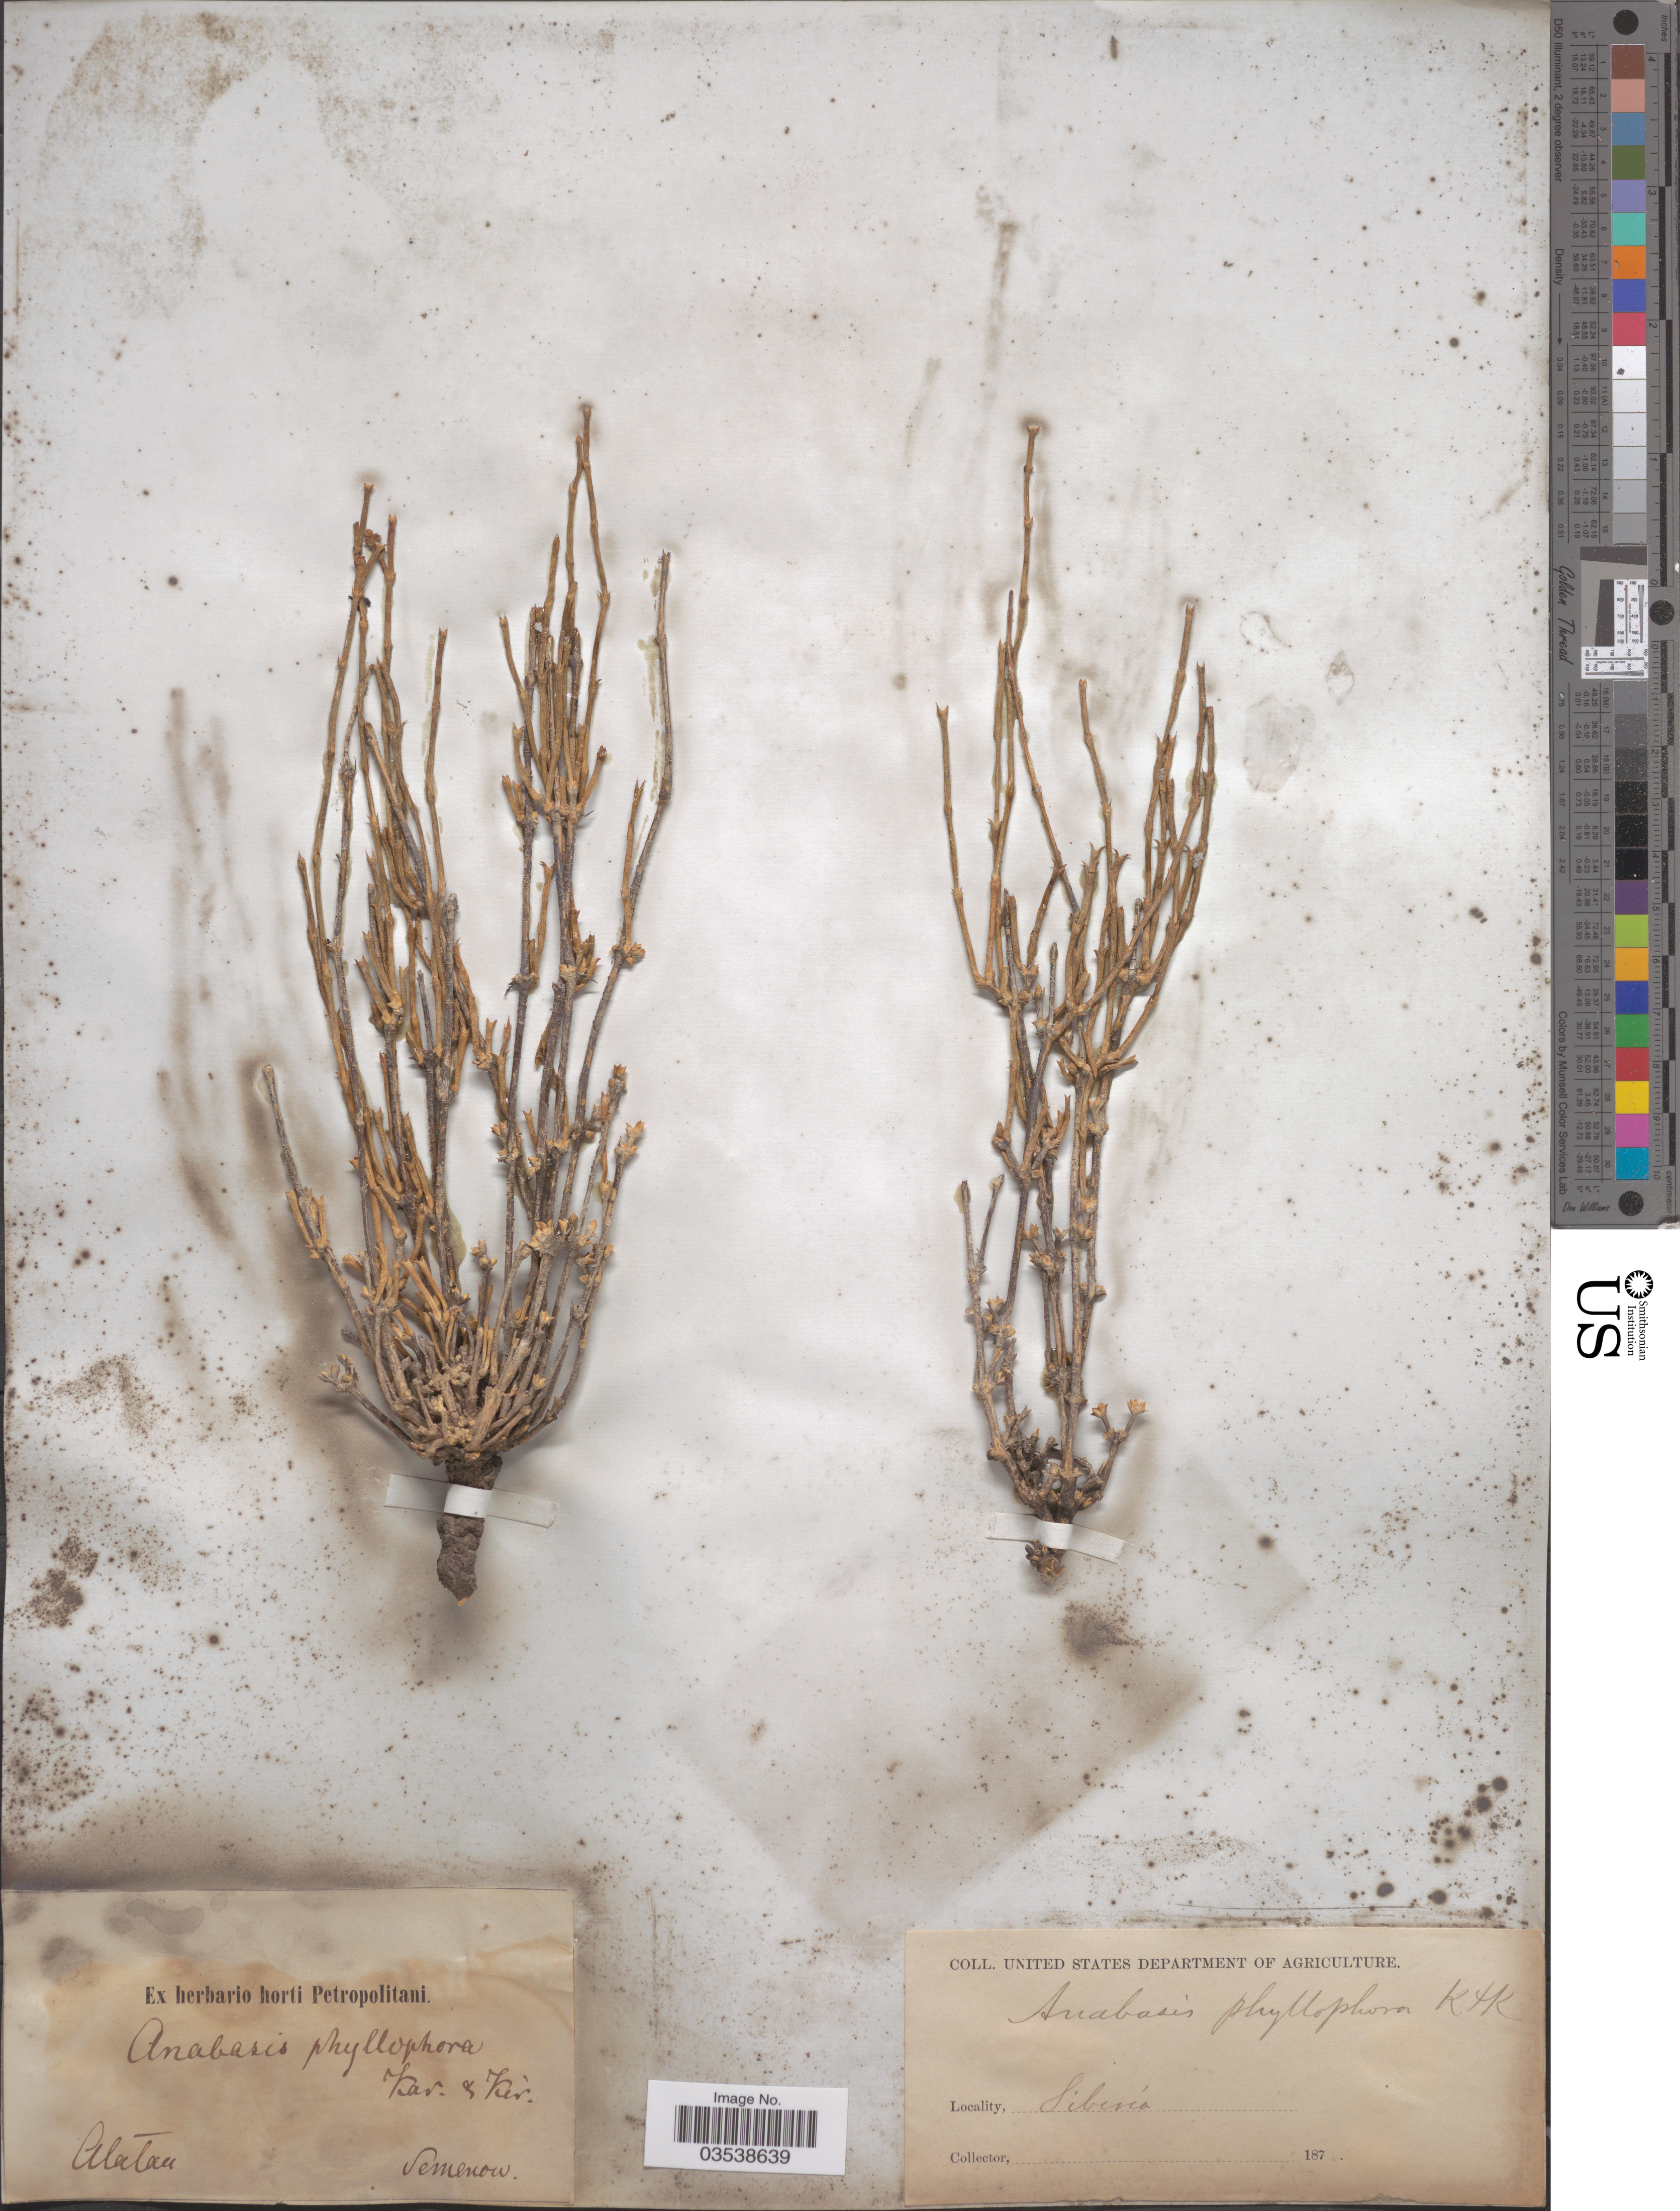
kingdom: Plantae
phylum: Tracheophyta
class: Magnoliopsida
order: Caryophyllales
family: Amaranthaceae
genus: Anabasis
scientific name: Anabasis phyllophora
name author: Kar. & Kir.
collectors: P. P. Semenov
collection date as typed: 187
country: Russian Federation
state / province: West Siberia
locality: Siberia. Alatau.